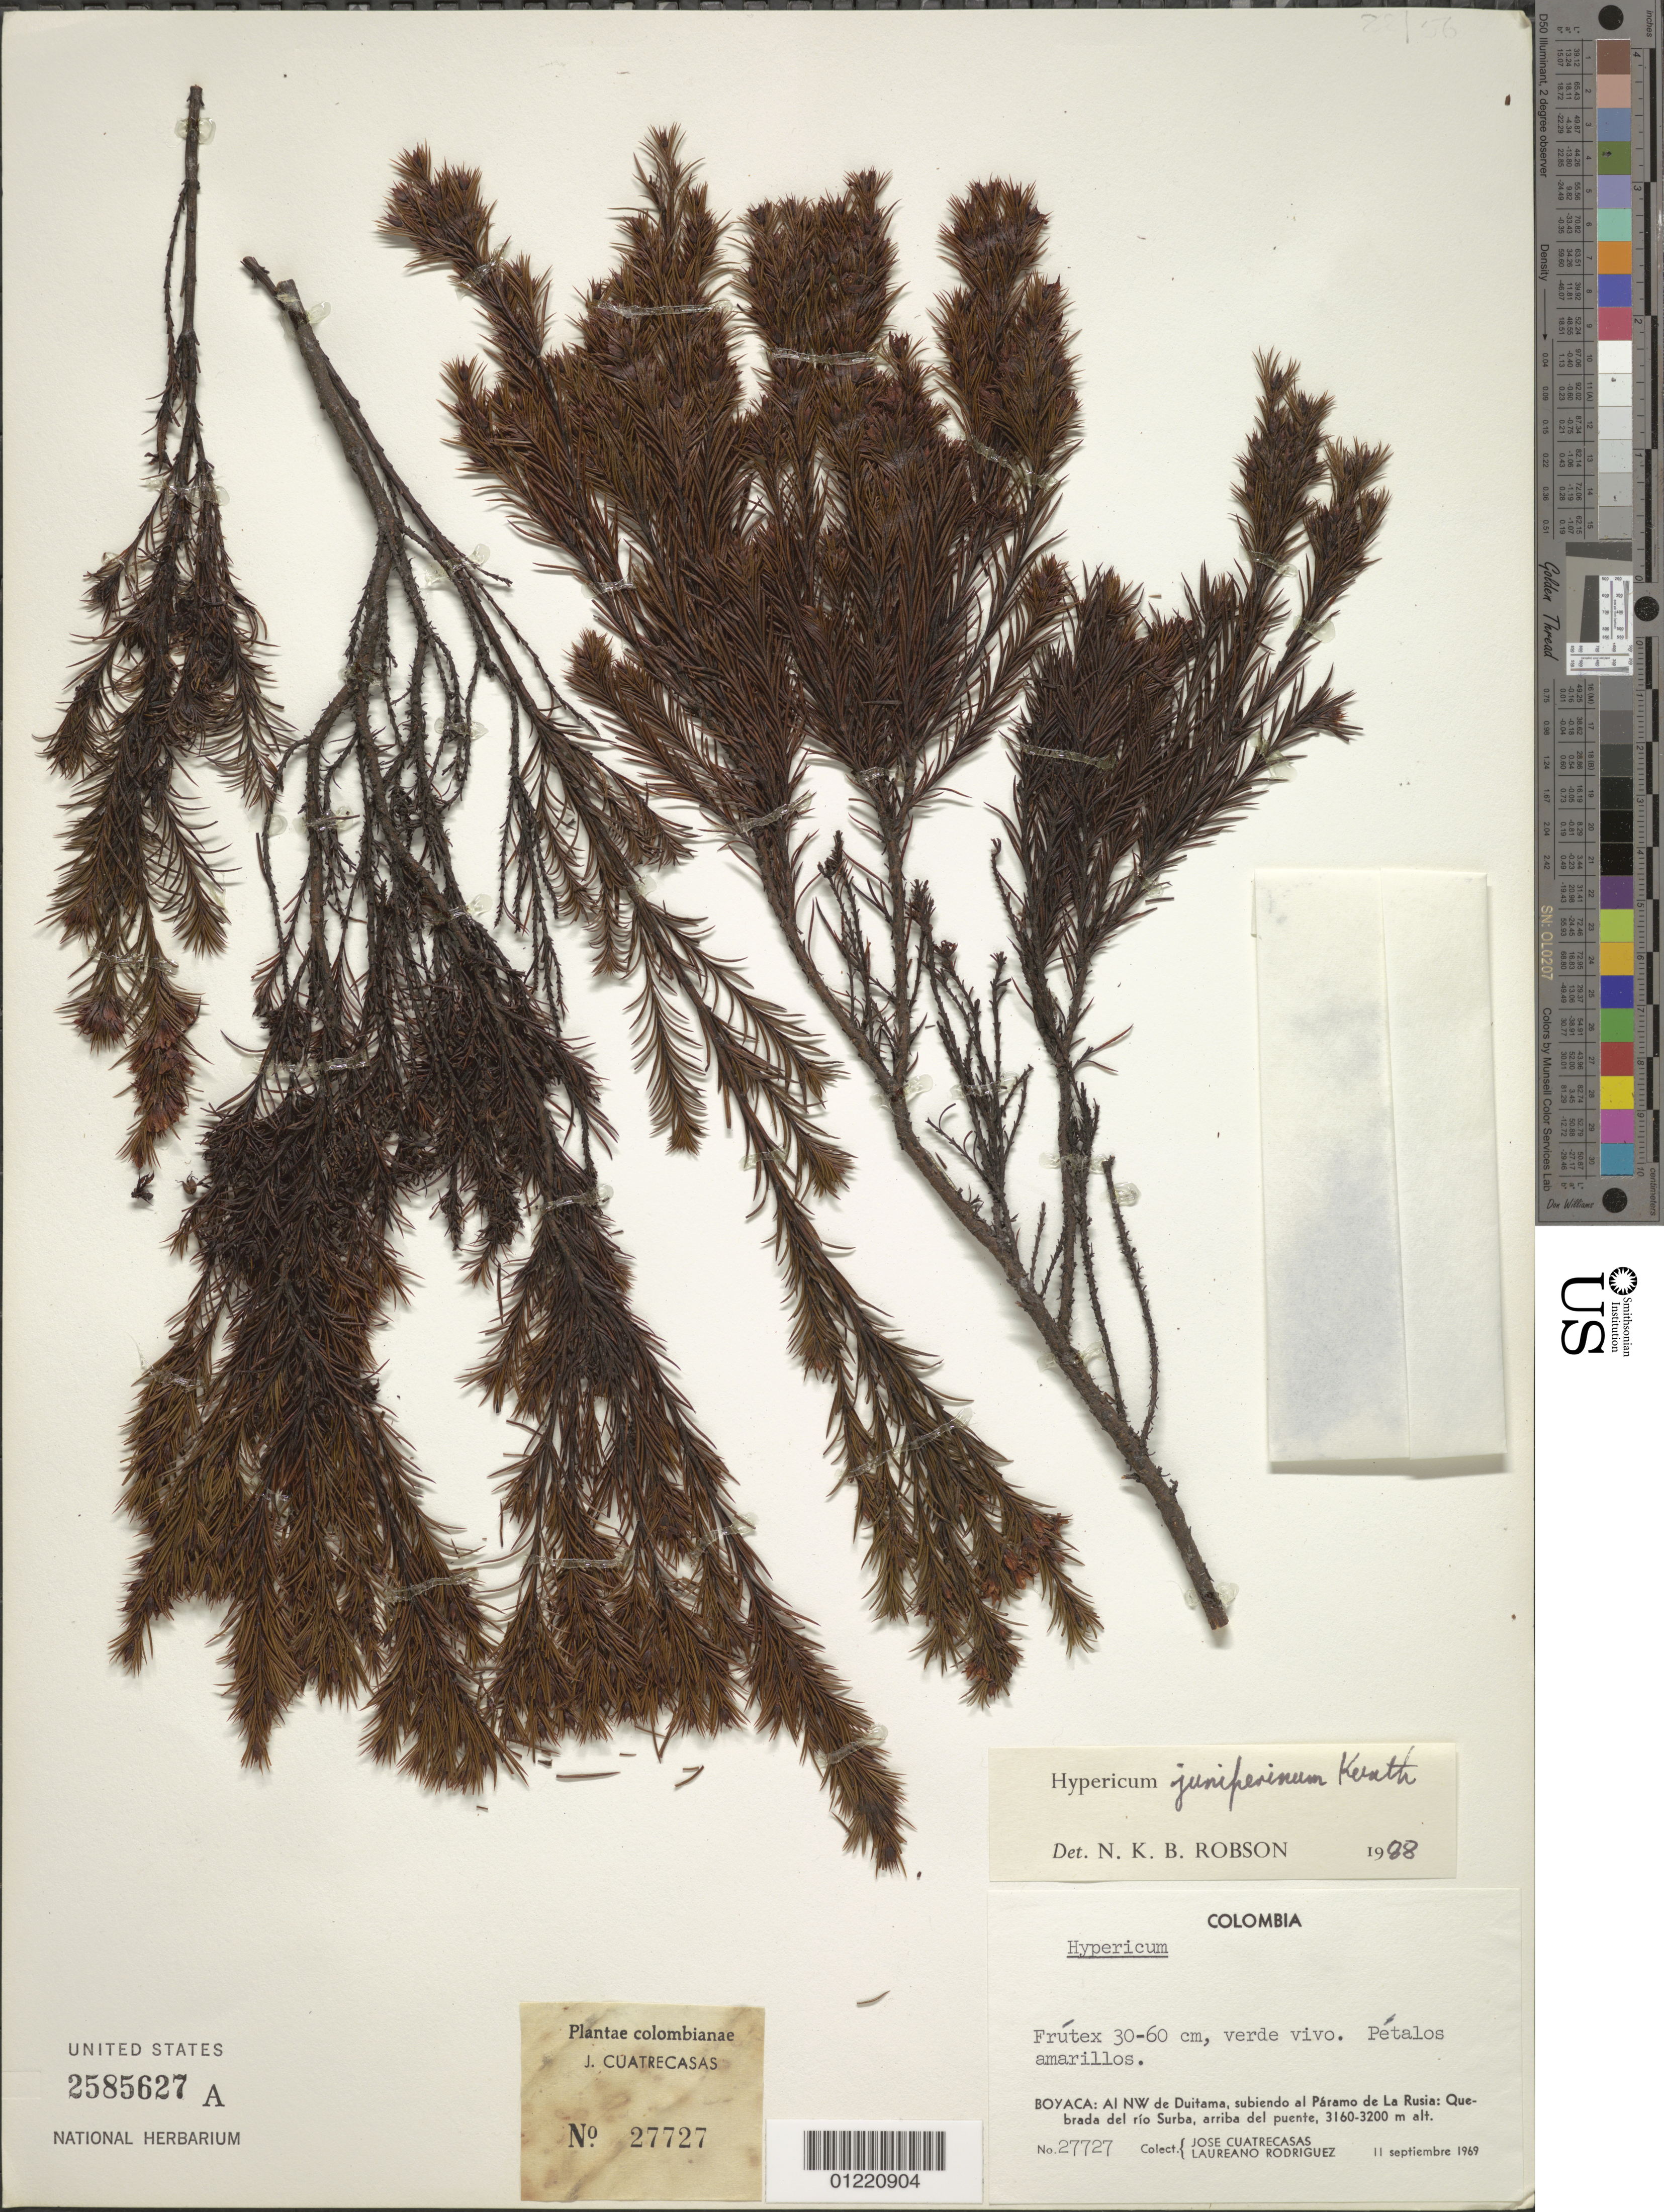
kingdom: Plantae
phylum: Tracheophyta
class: Magnoliopsida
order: Malpighiales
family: Hypericaceae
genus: Hypericum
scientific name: Hypericum juniperinum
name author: Kunth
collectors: J. Cuatrecasas & L. Rodriguez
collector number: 27727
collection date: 1969-09-11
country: Colombia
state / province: Boyacá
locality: Al NW de Duitama, subiendo al Páramo de la Rusia: Quebrada del río Surba, arriba del puente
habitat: paramo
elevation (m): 3160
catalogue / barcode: US 2585627A